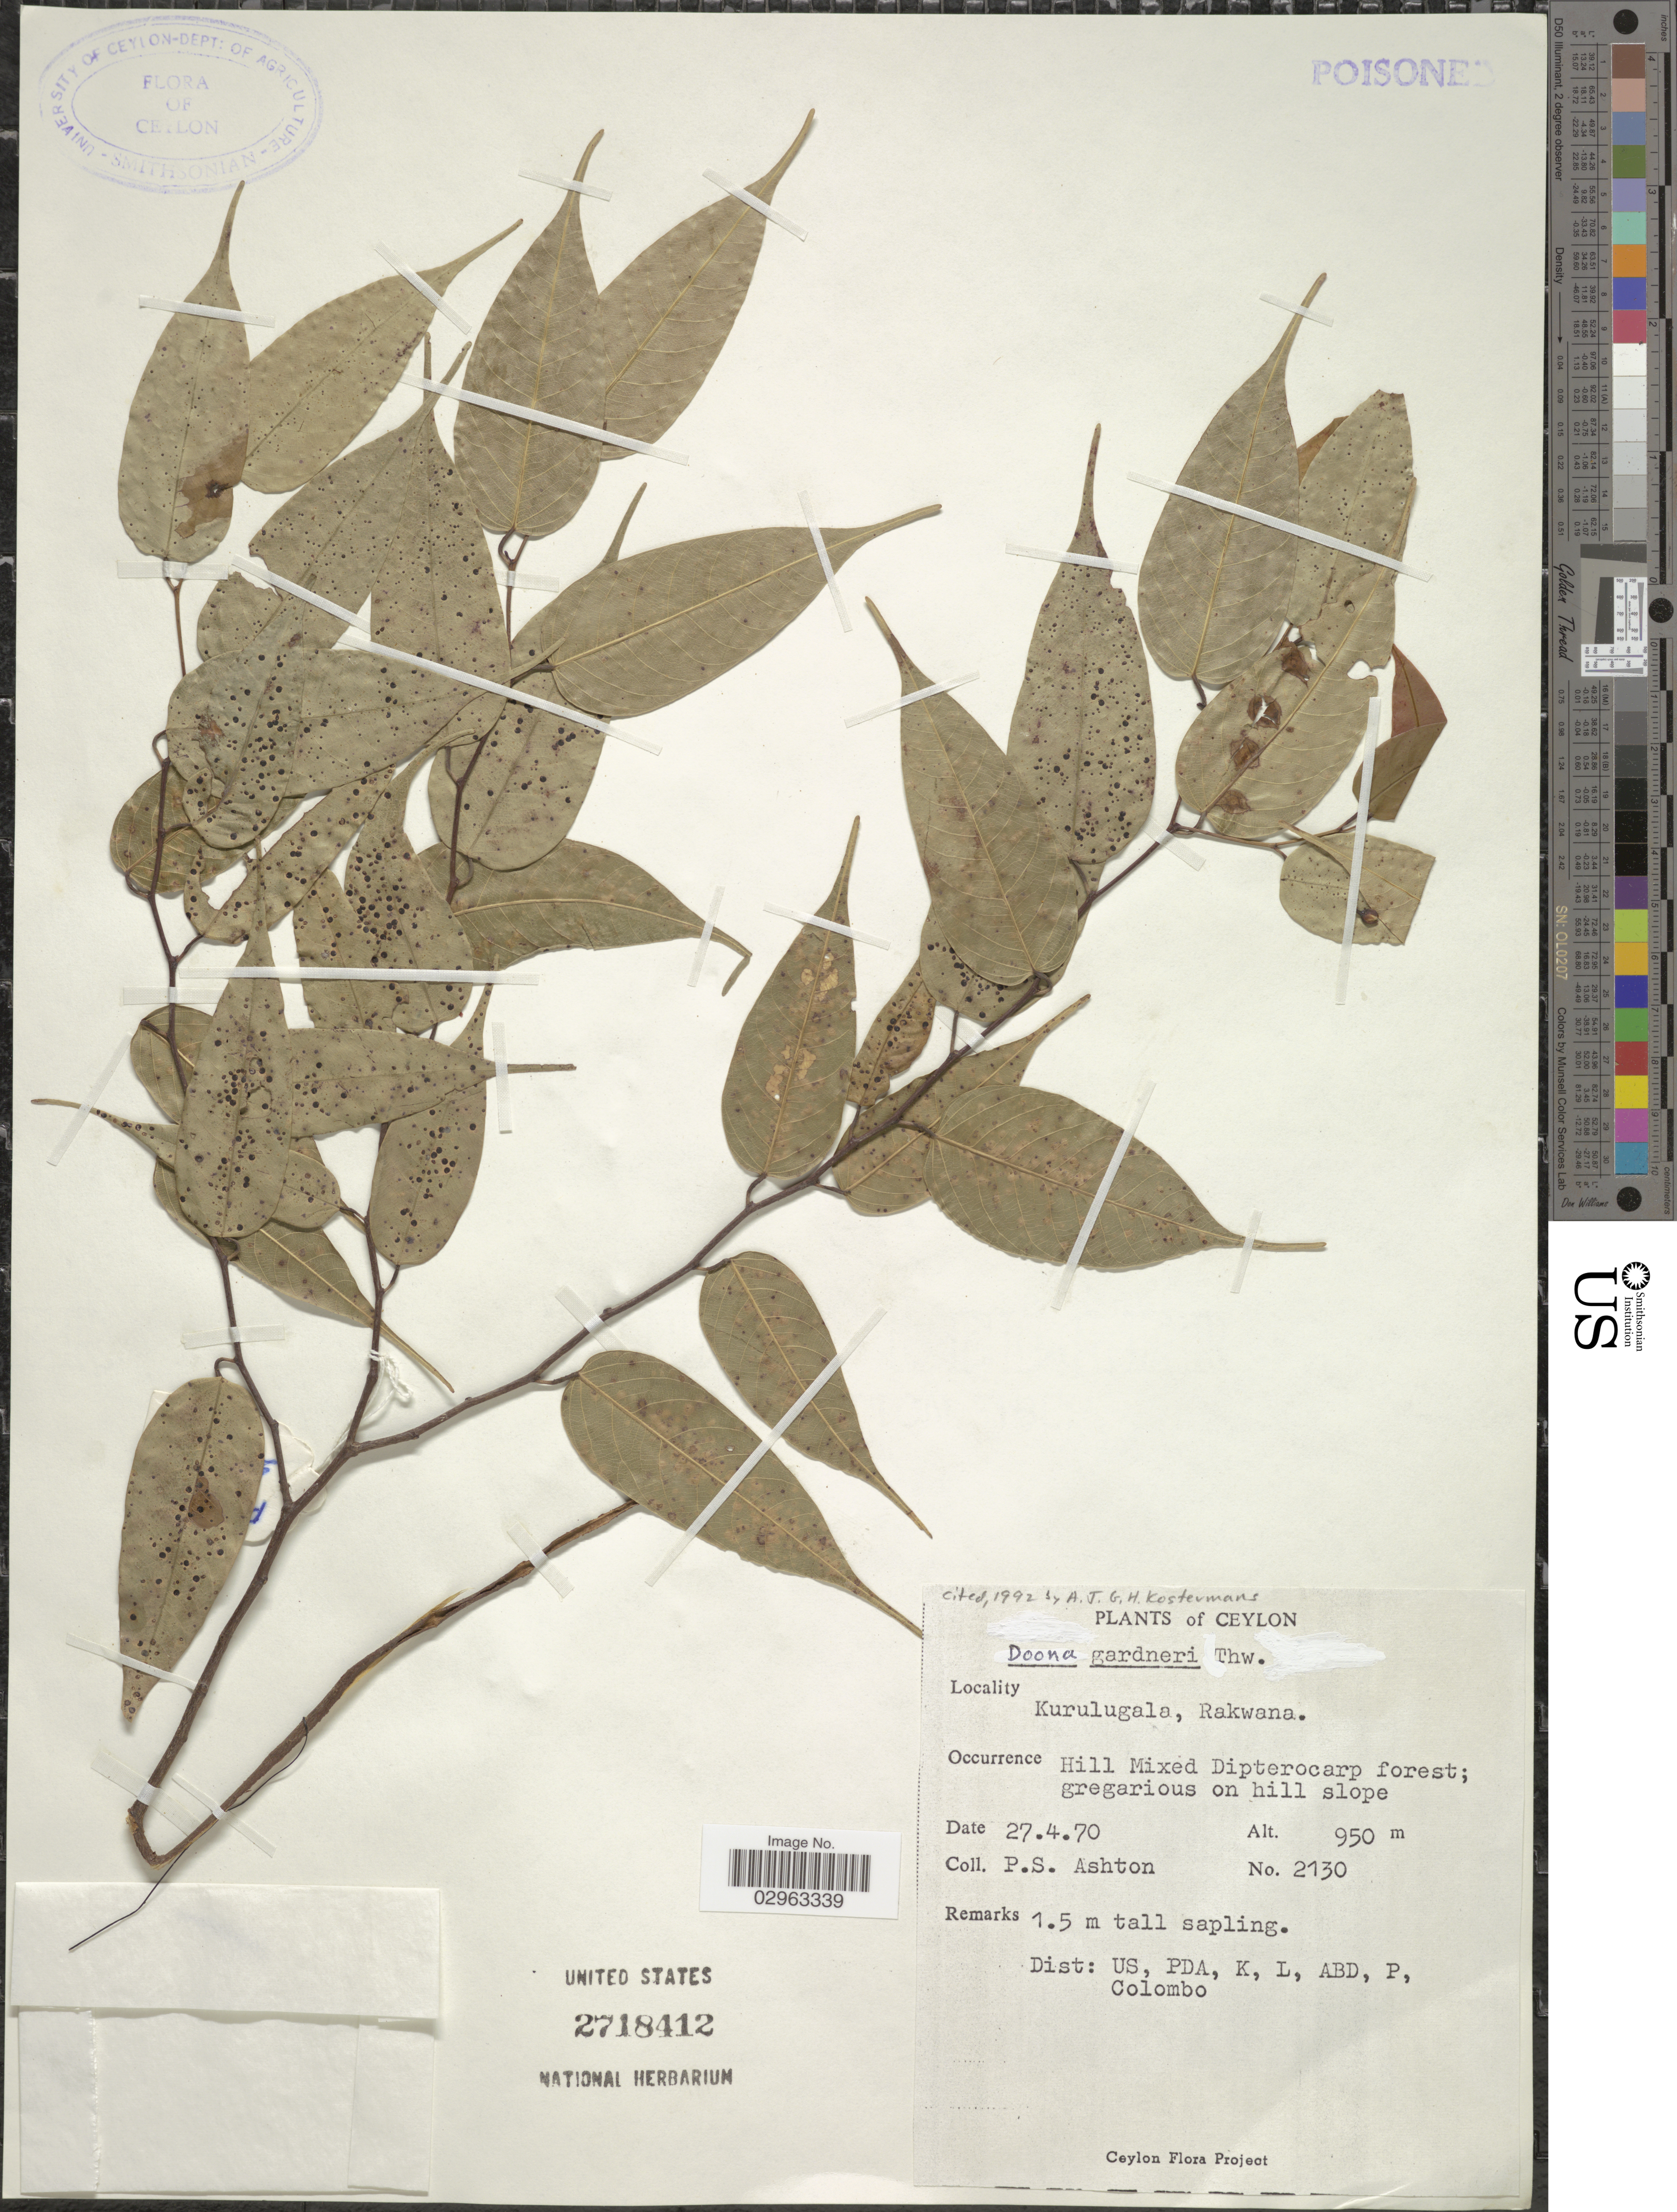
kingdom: Plantae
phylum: Tracheophyta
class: Magnoliopsida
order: Malvales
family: Dipterocarpaceae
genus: Doona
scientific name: Doona gardneri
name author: Thwaites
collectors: P. S. Ashton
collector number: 2130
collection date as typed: Transcribed d/m/y: 27/4/70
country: Sri Lanka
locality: Ceylon, Kurulugala, Rakwana.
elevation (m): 950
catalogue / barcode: US 2718412